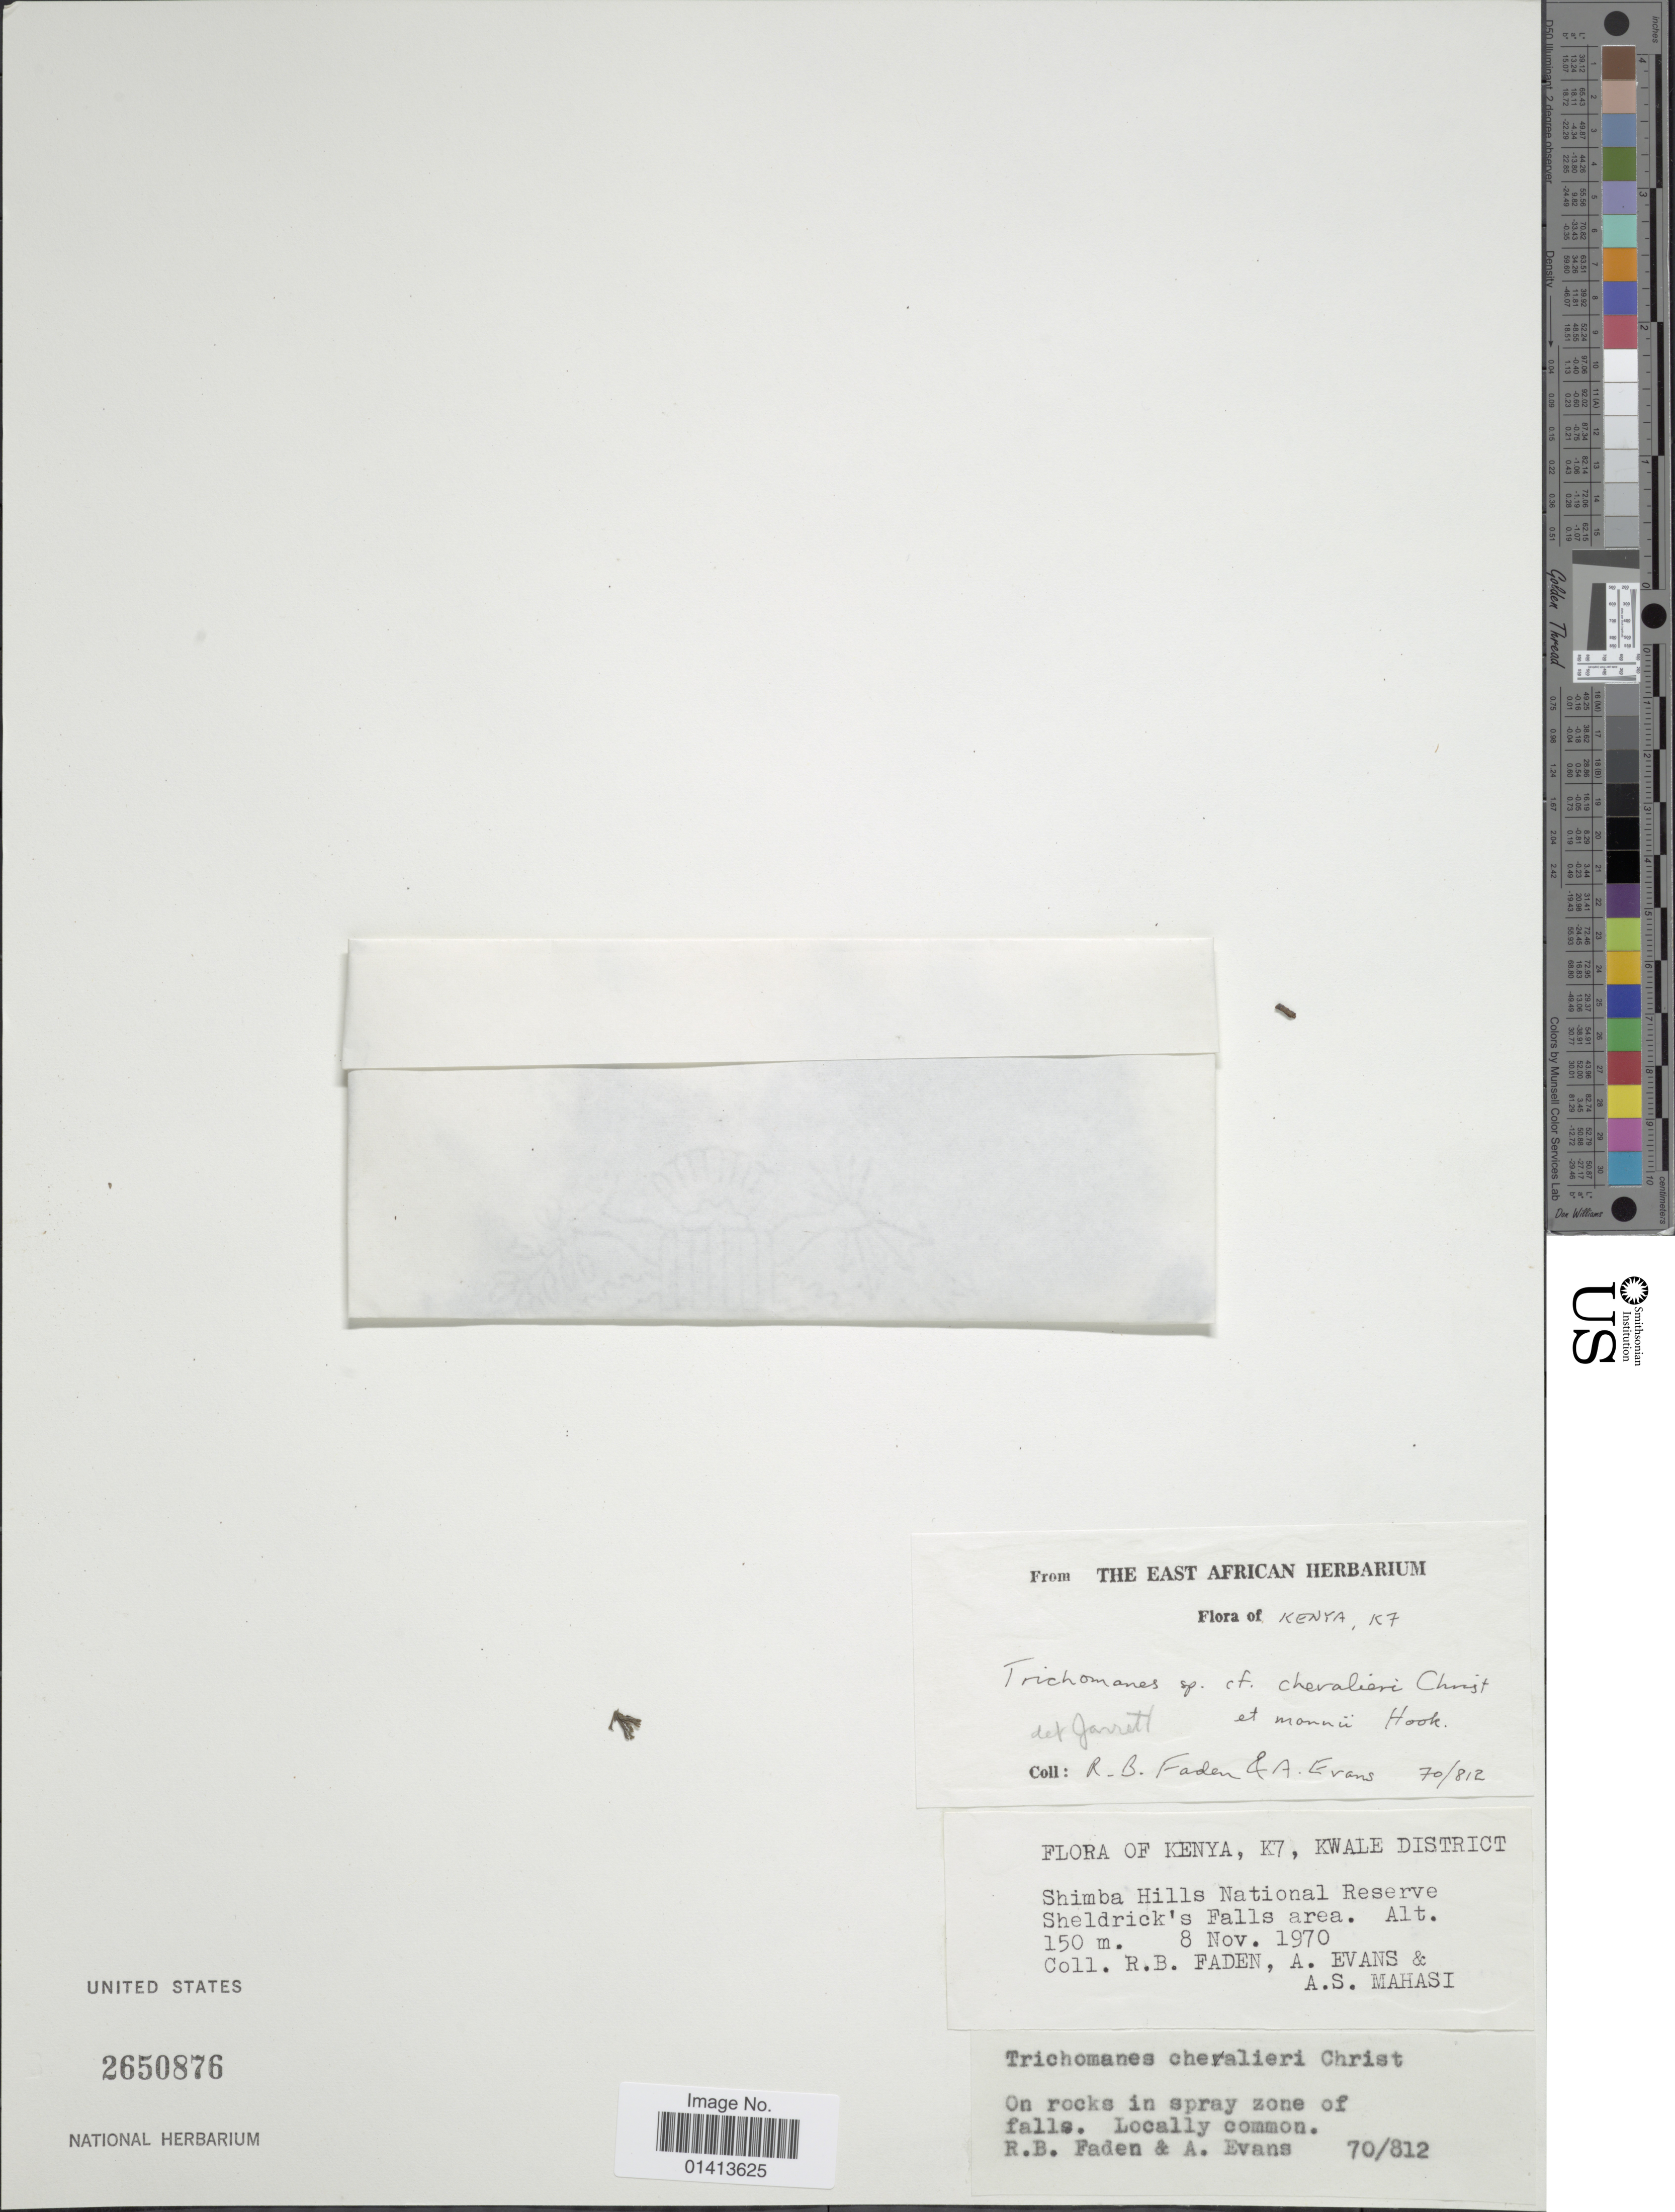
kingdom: Plantae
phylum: Tracheophyta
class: Polypodiopsida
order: Hymenophyllales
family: Hymenophyllaceae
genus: Crepidomanes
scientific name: Crepidomanes chevalieri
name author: (Christ) Ebihara & Dubuisson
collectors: R. B. Faden & A. Evans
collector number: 70/812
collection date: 1970-11-08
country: Kenya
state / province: Kwale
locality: Kwale District, Shimba Hills National Reserve Sheldrick's Falls area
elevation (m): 150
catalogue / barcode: US 2650876